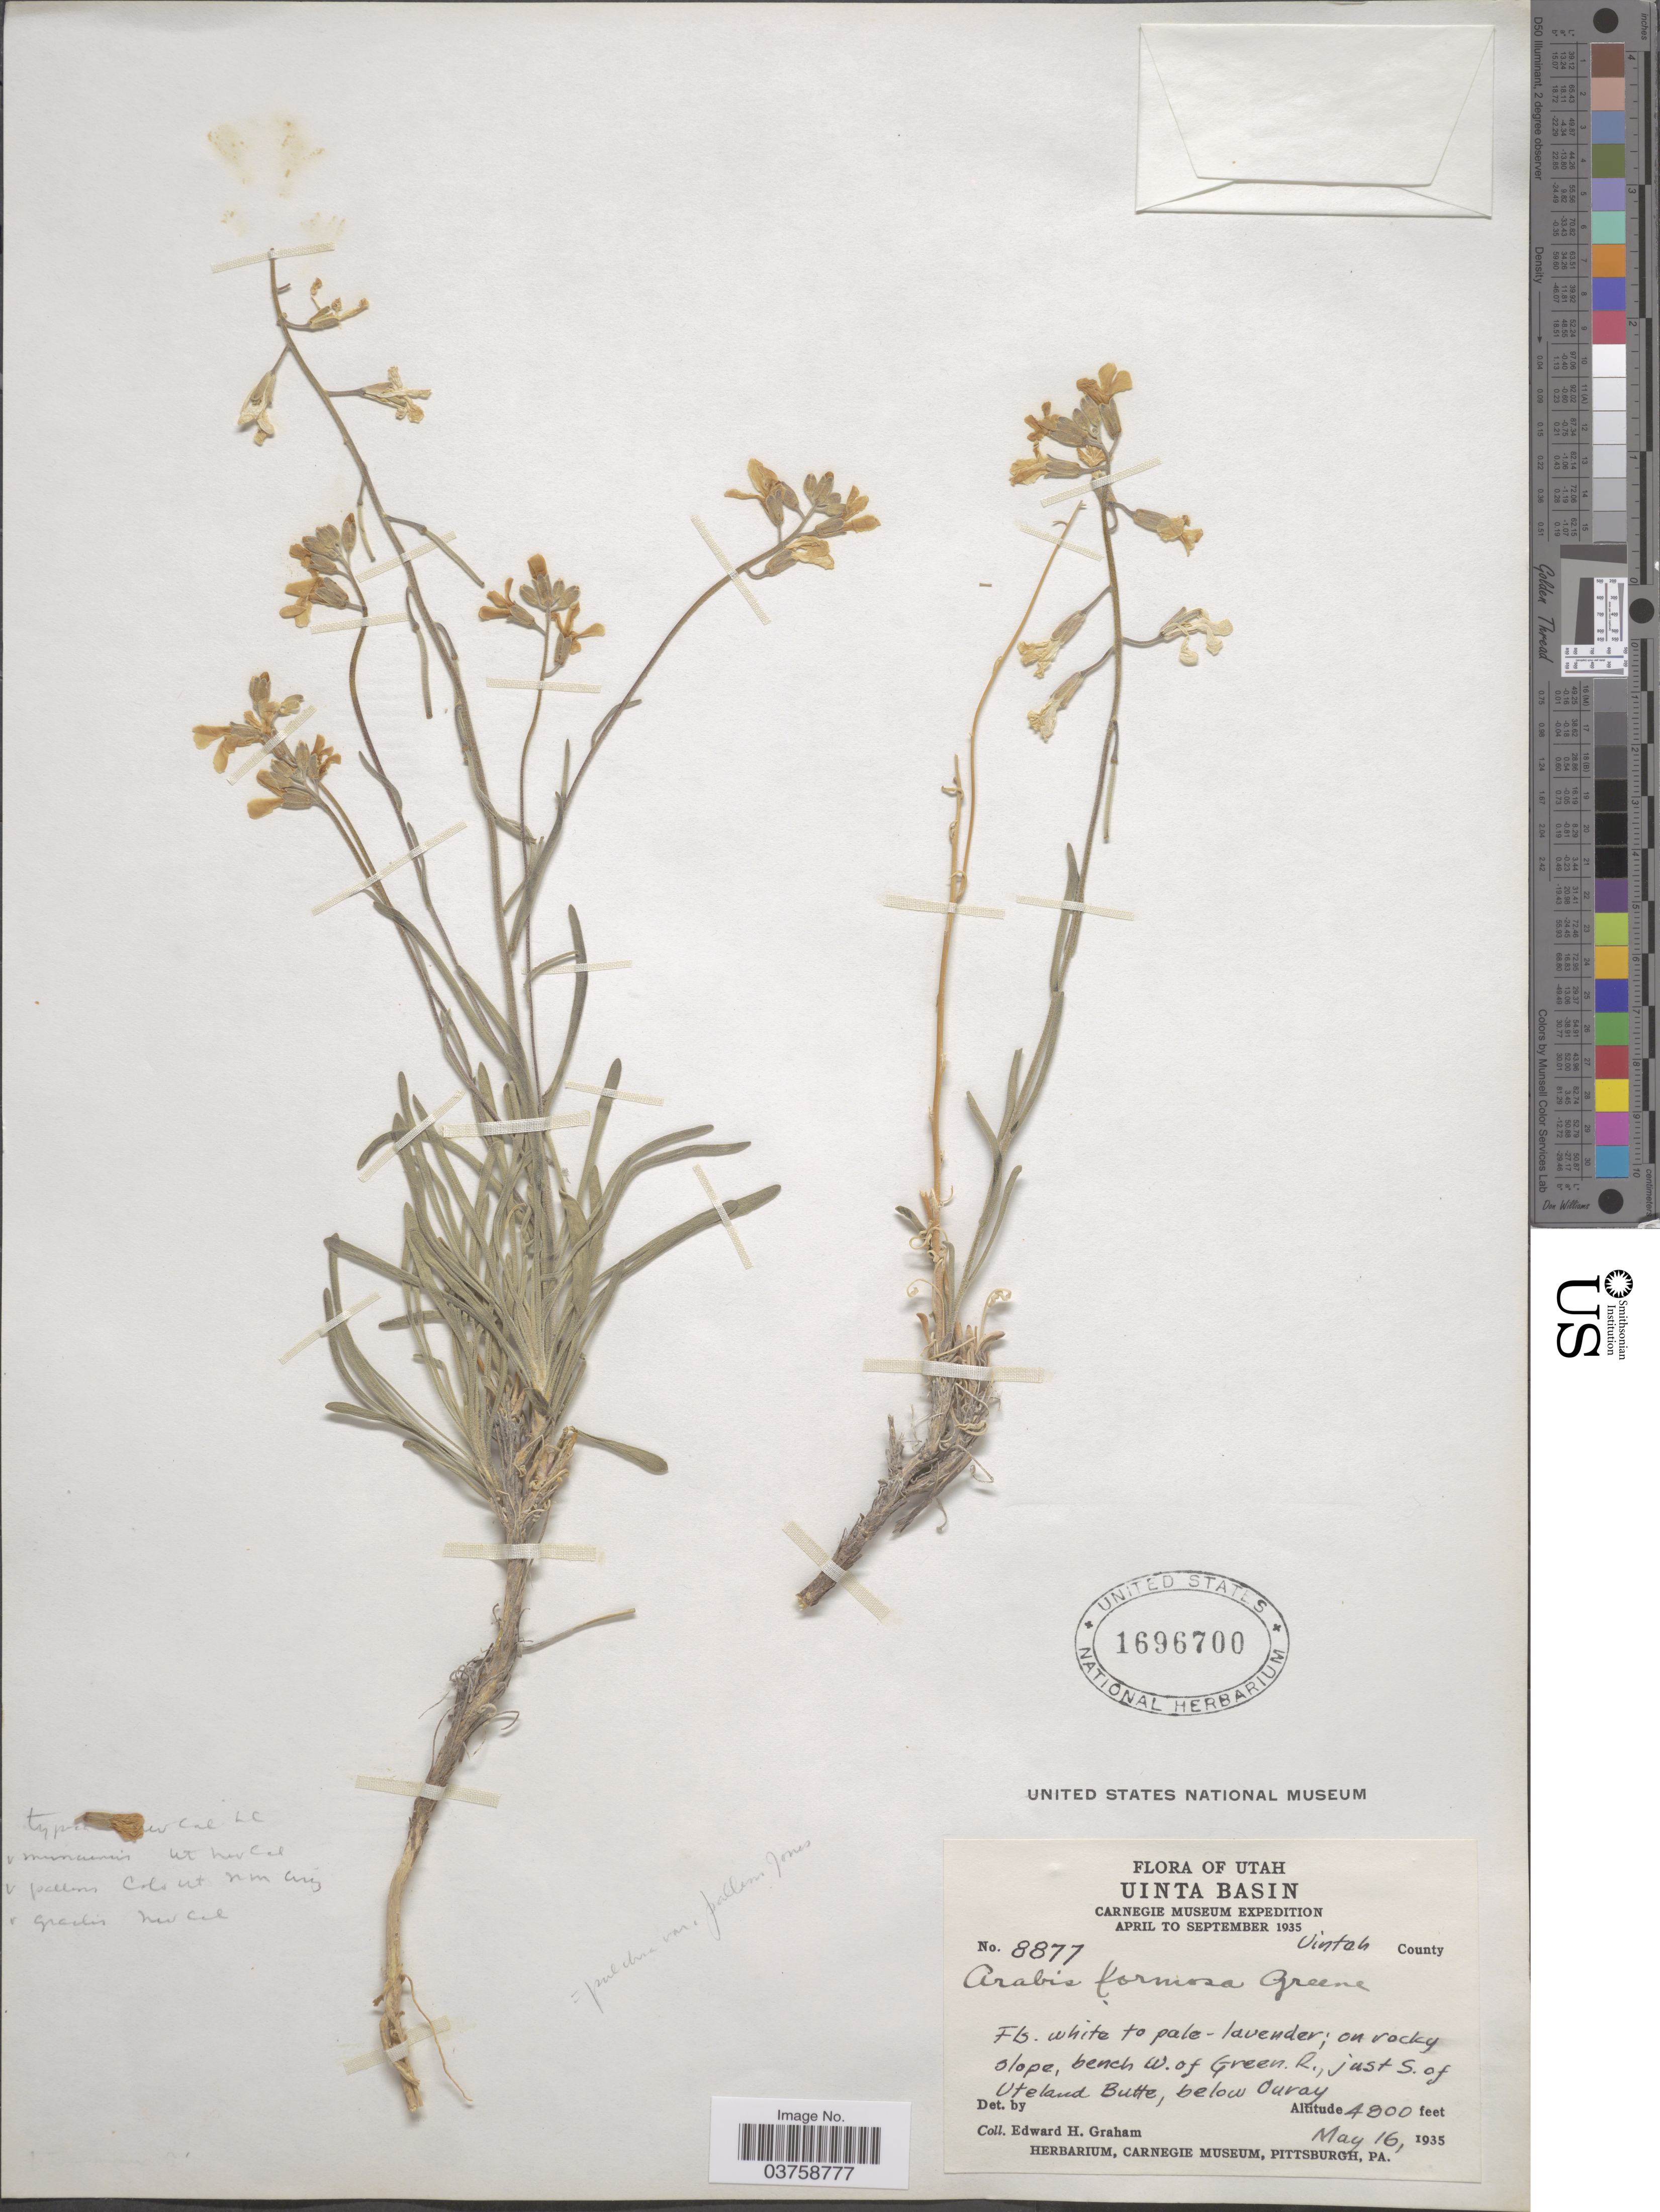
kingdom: Plantae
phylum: Tracheophyta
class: Magnoliopsida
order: Brassicales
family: Brassicaceae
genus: Arabis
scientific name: Arabis pulchra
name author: M.E. Jones ex S. Watson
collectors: E. H. Graham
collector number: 8877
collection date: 1935-05-16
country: United States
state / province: Utah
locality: Uinta Basin. Uintah County. On rocky slope, bench W. of Green. R., just S. of Uteland Butte, below Ouray.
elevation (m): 1463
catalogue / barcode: US 1696700